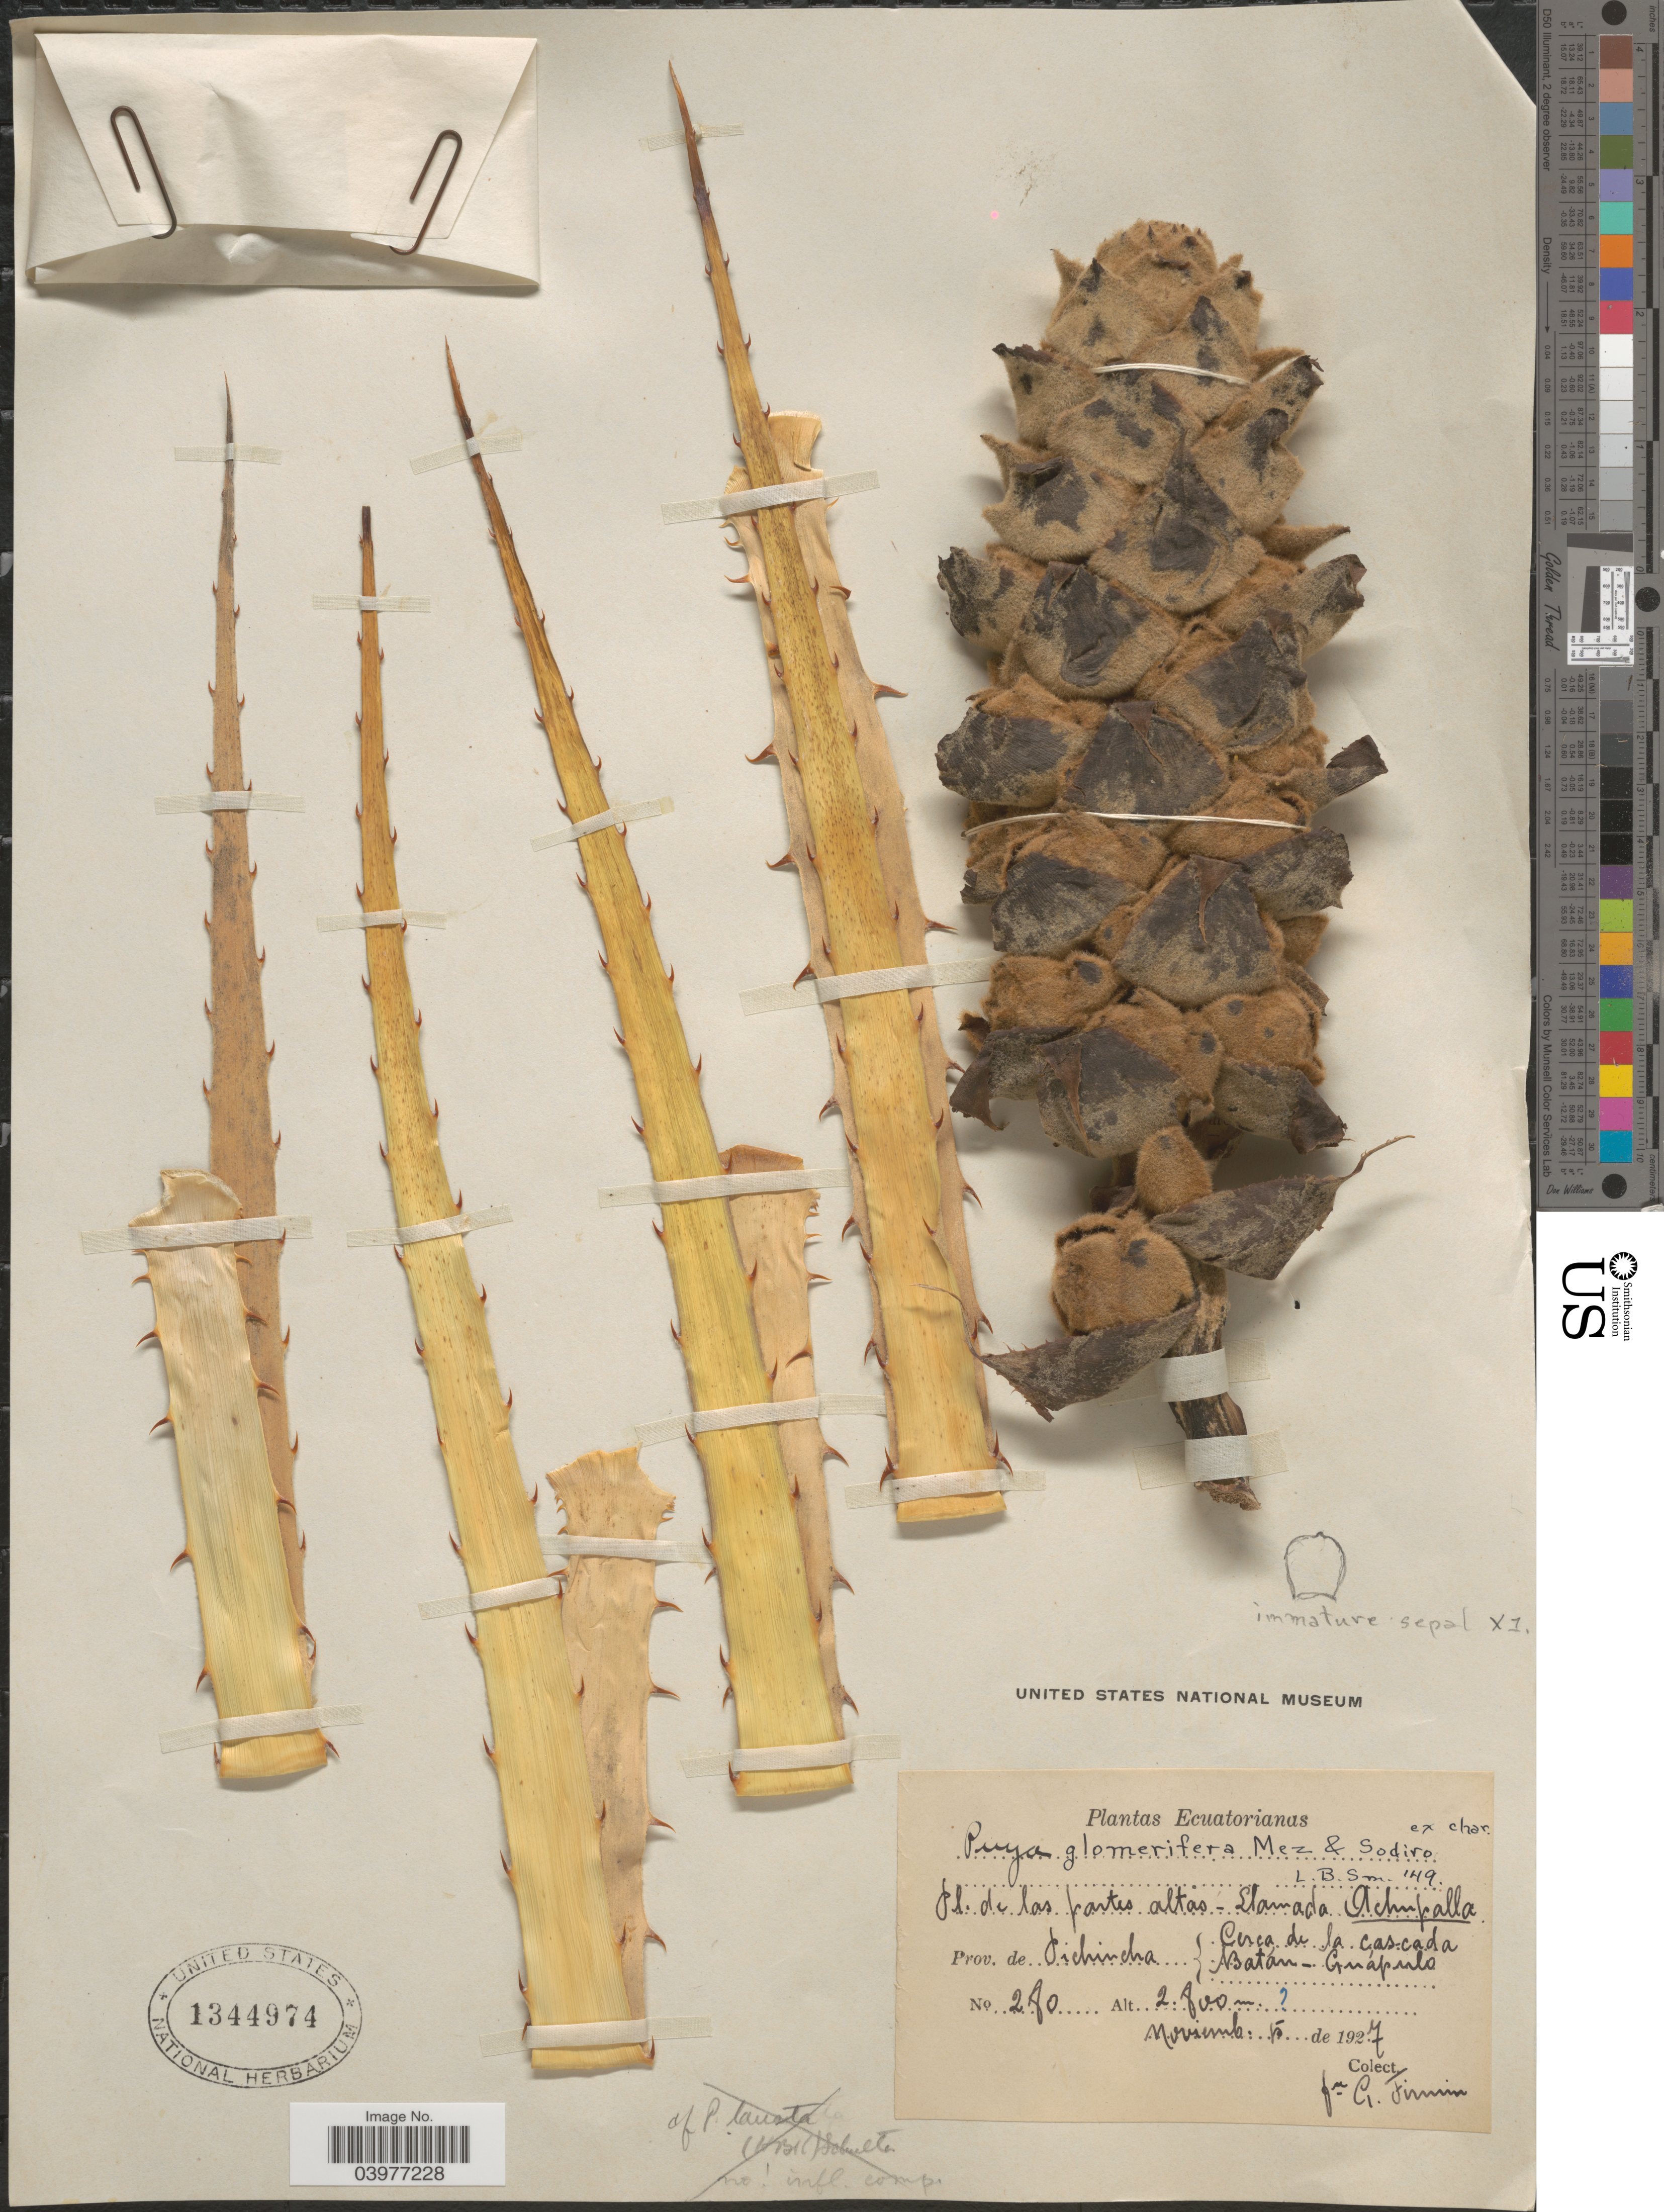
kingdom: Plantae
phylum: Tracheophyta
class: Liliopsida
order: Poales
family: Bromeliaceae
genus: Puya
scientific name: Puya glomerifera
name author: Mez & Sodiro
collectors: F. Firmin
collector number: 280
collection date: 1927-11-05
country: Ecuador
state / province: Pichincha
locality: Cerca de la cascada. Batan-Guápulo.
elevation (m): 2800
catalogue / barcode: US 1344974